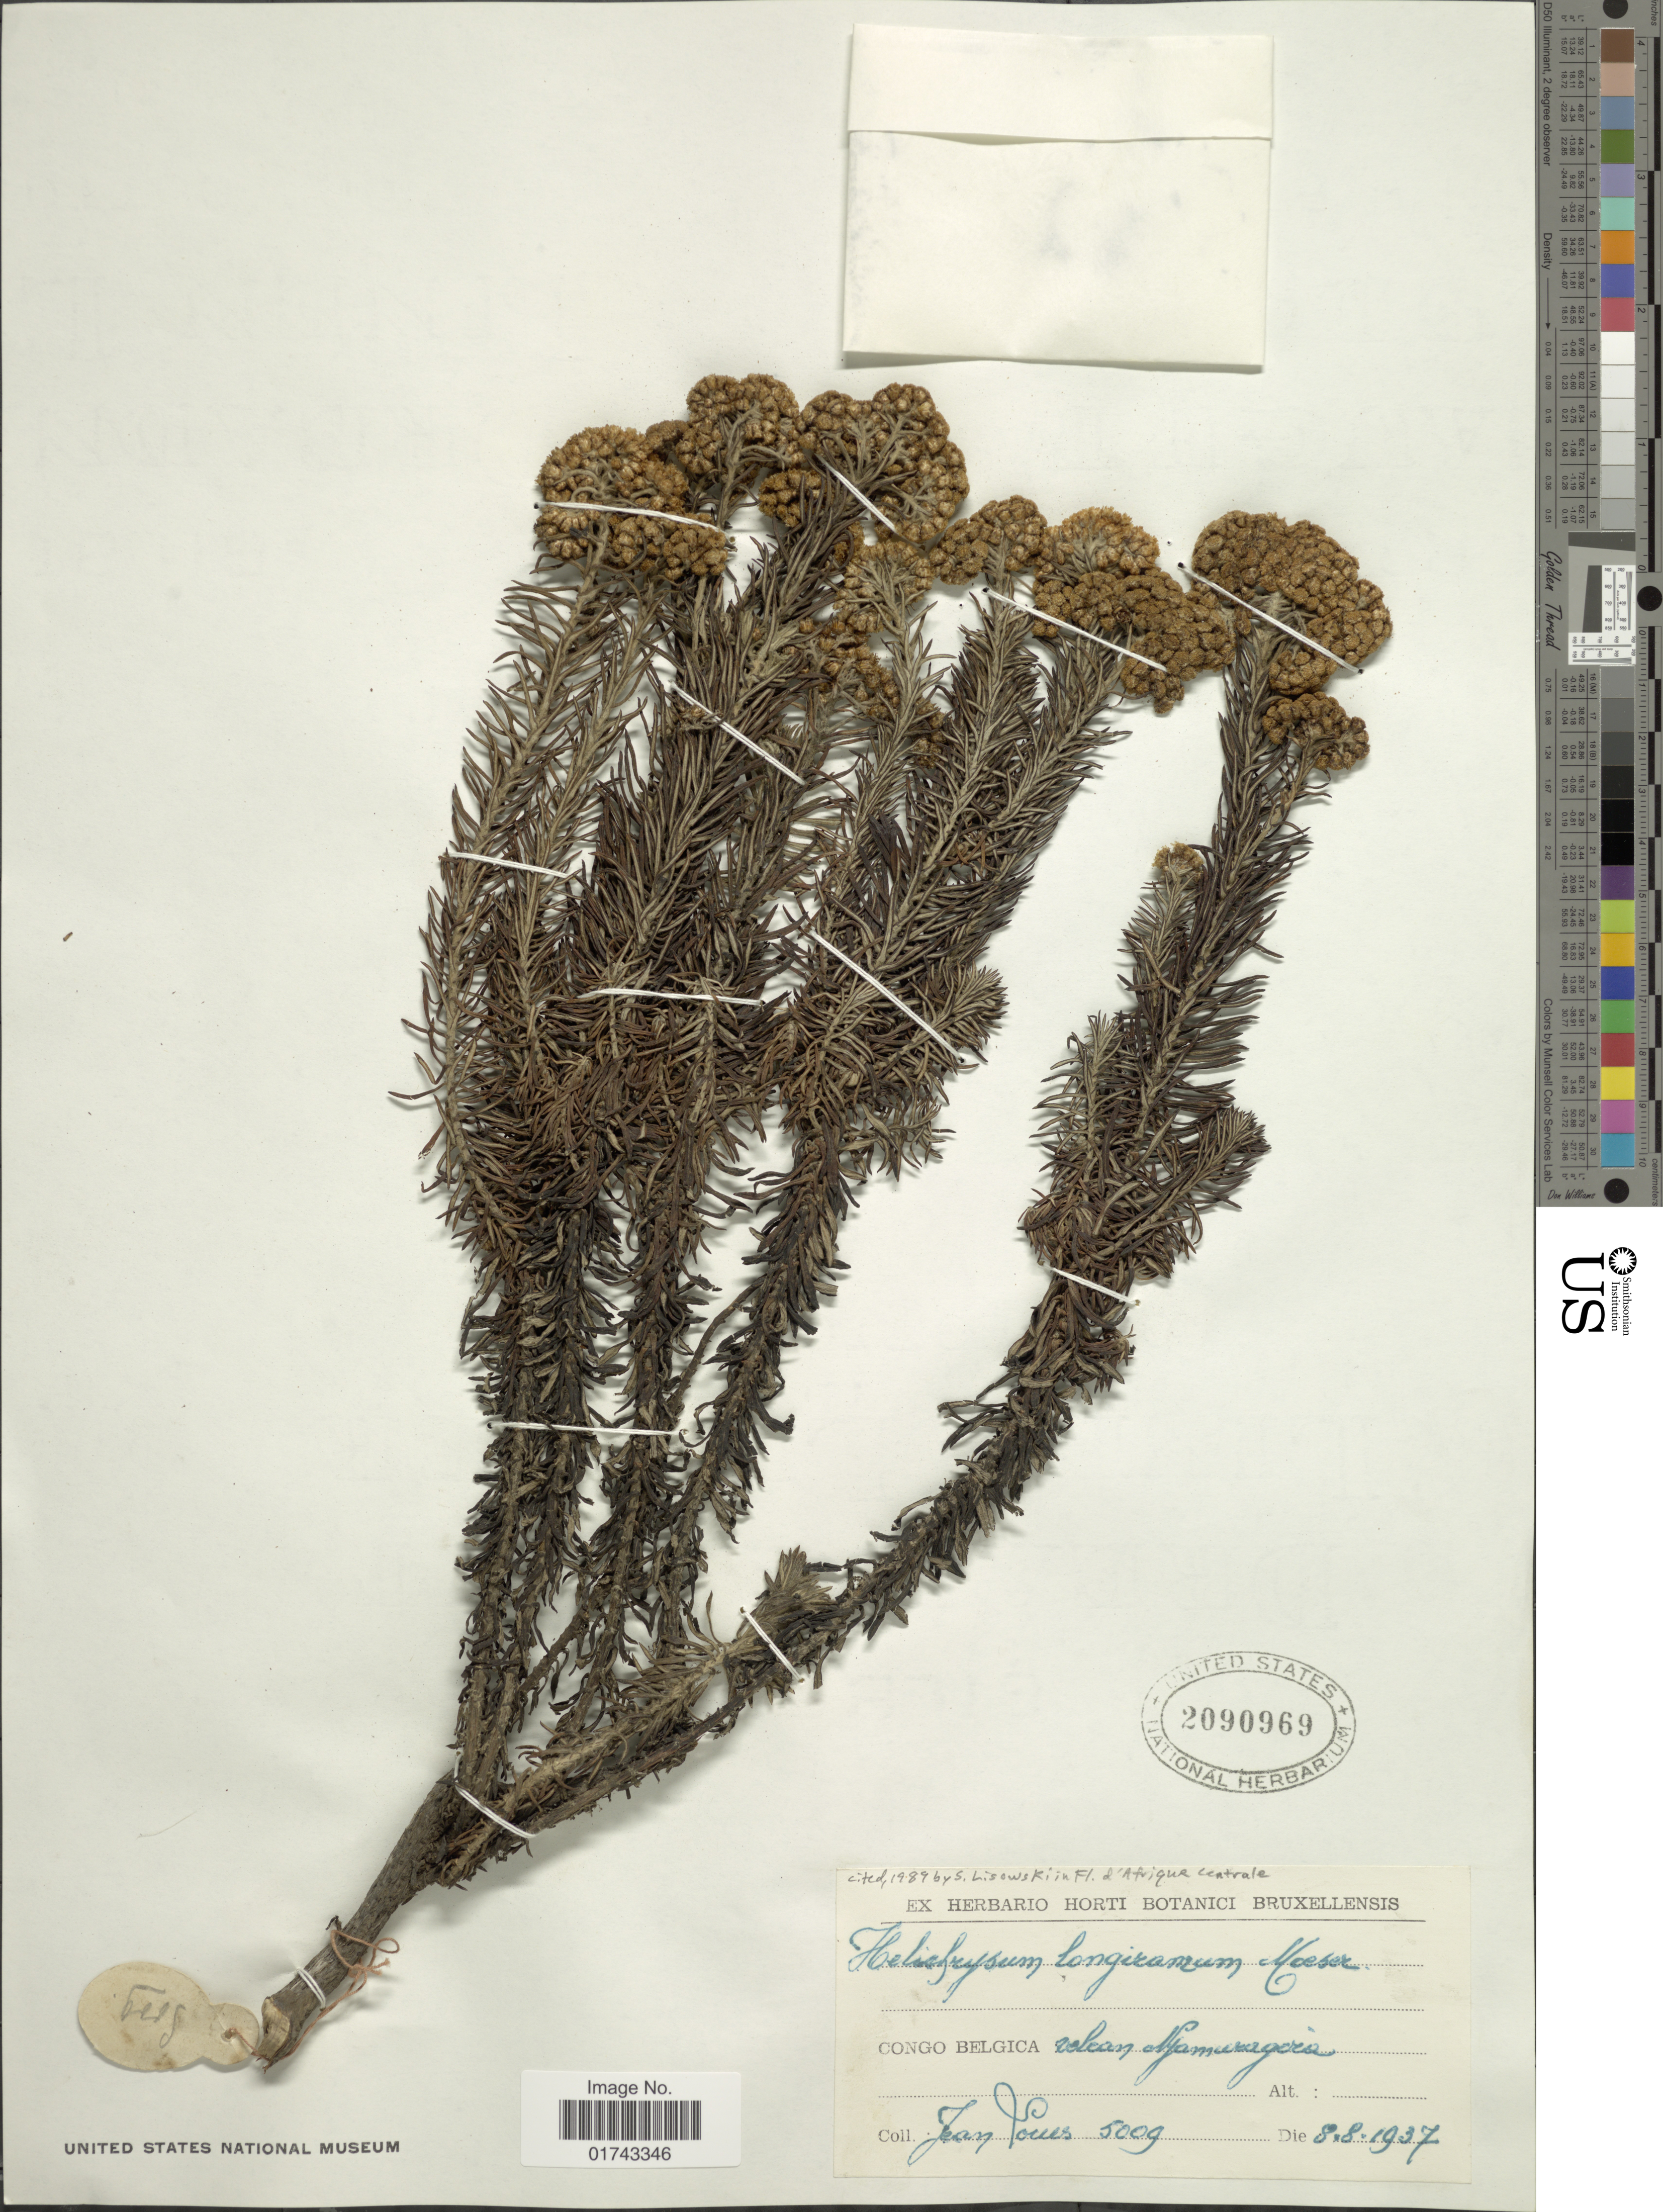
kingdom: Plantae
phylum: Tracheophyta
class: Magnoliopsida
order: Asterales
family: Asteraceae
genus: Helichrysum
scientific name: Helichrysum longisamum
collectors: J. Louis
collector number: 5009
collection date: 1937-08-08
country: Congo, Democratic Republic of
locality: Congo Belgica, Volcan Nyamuragira.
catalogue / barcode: US 2090969